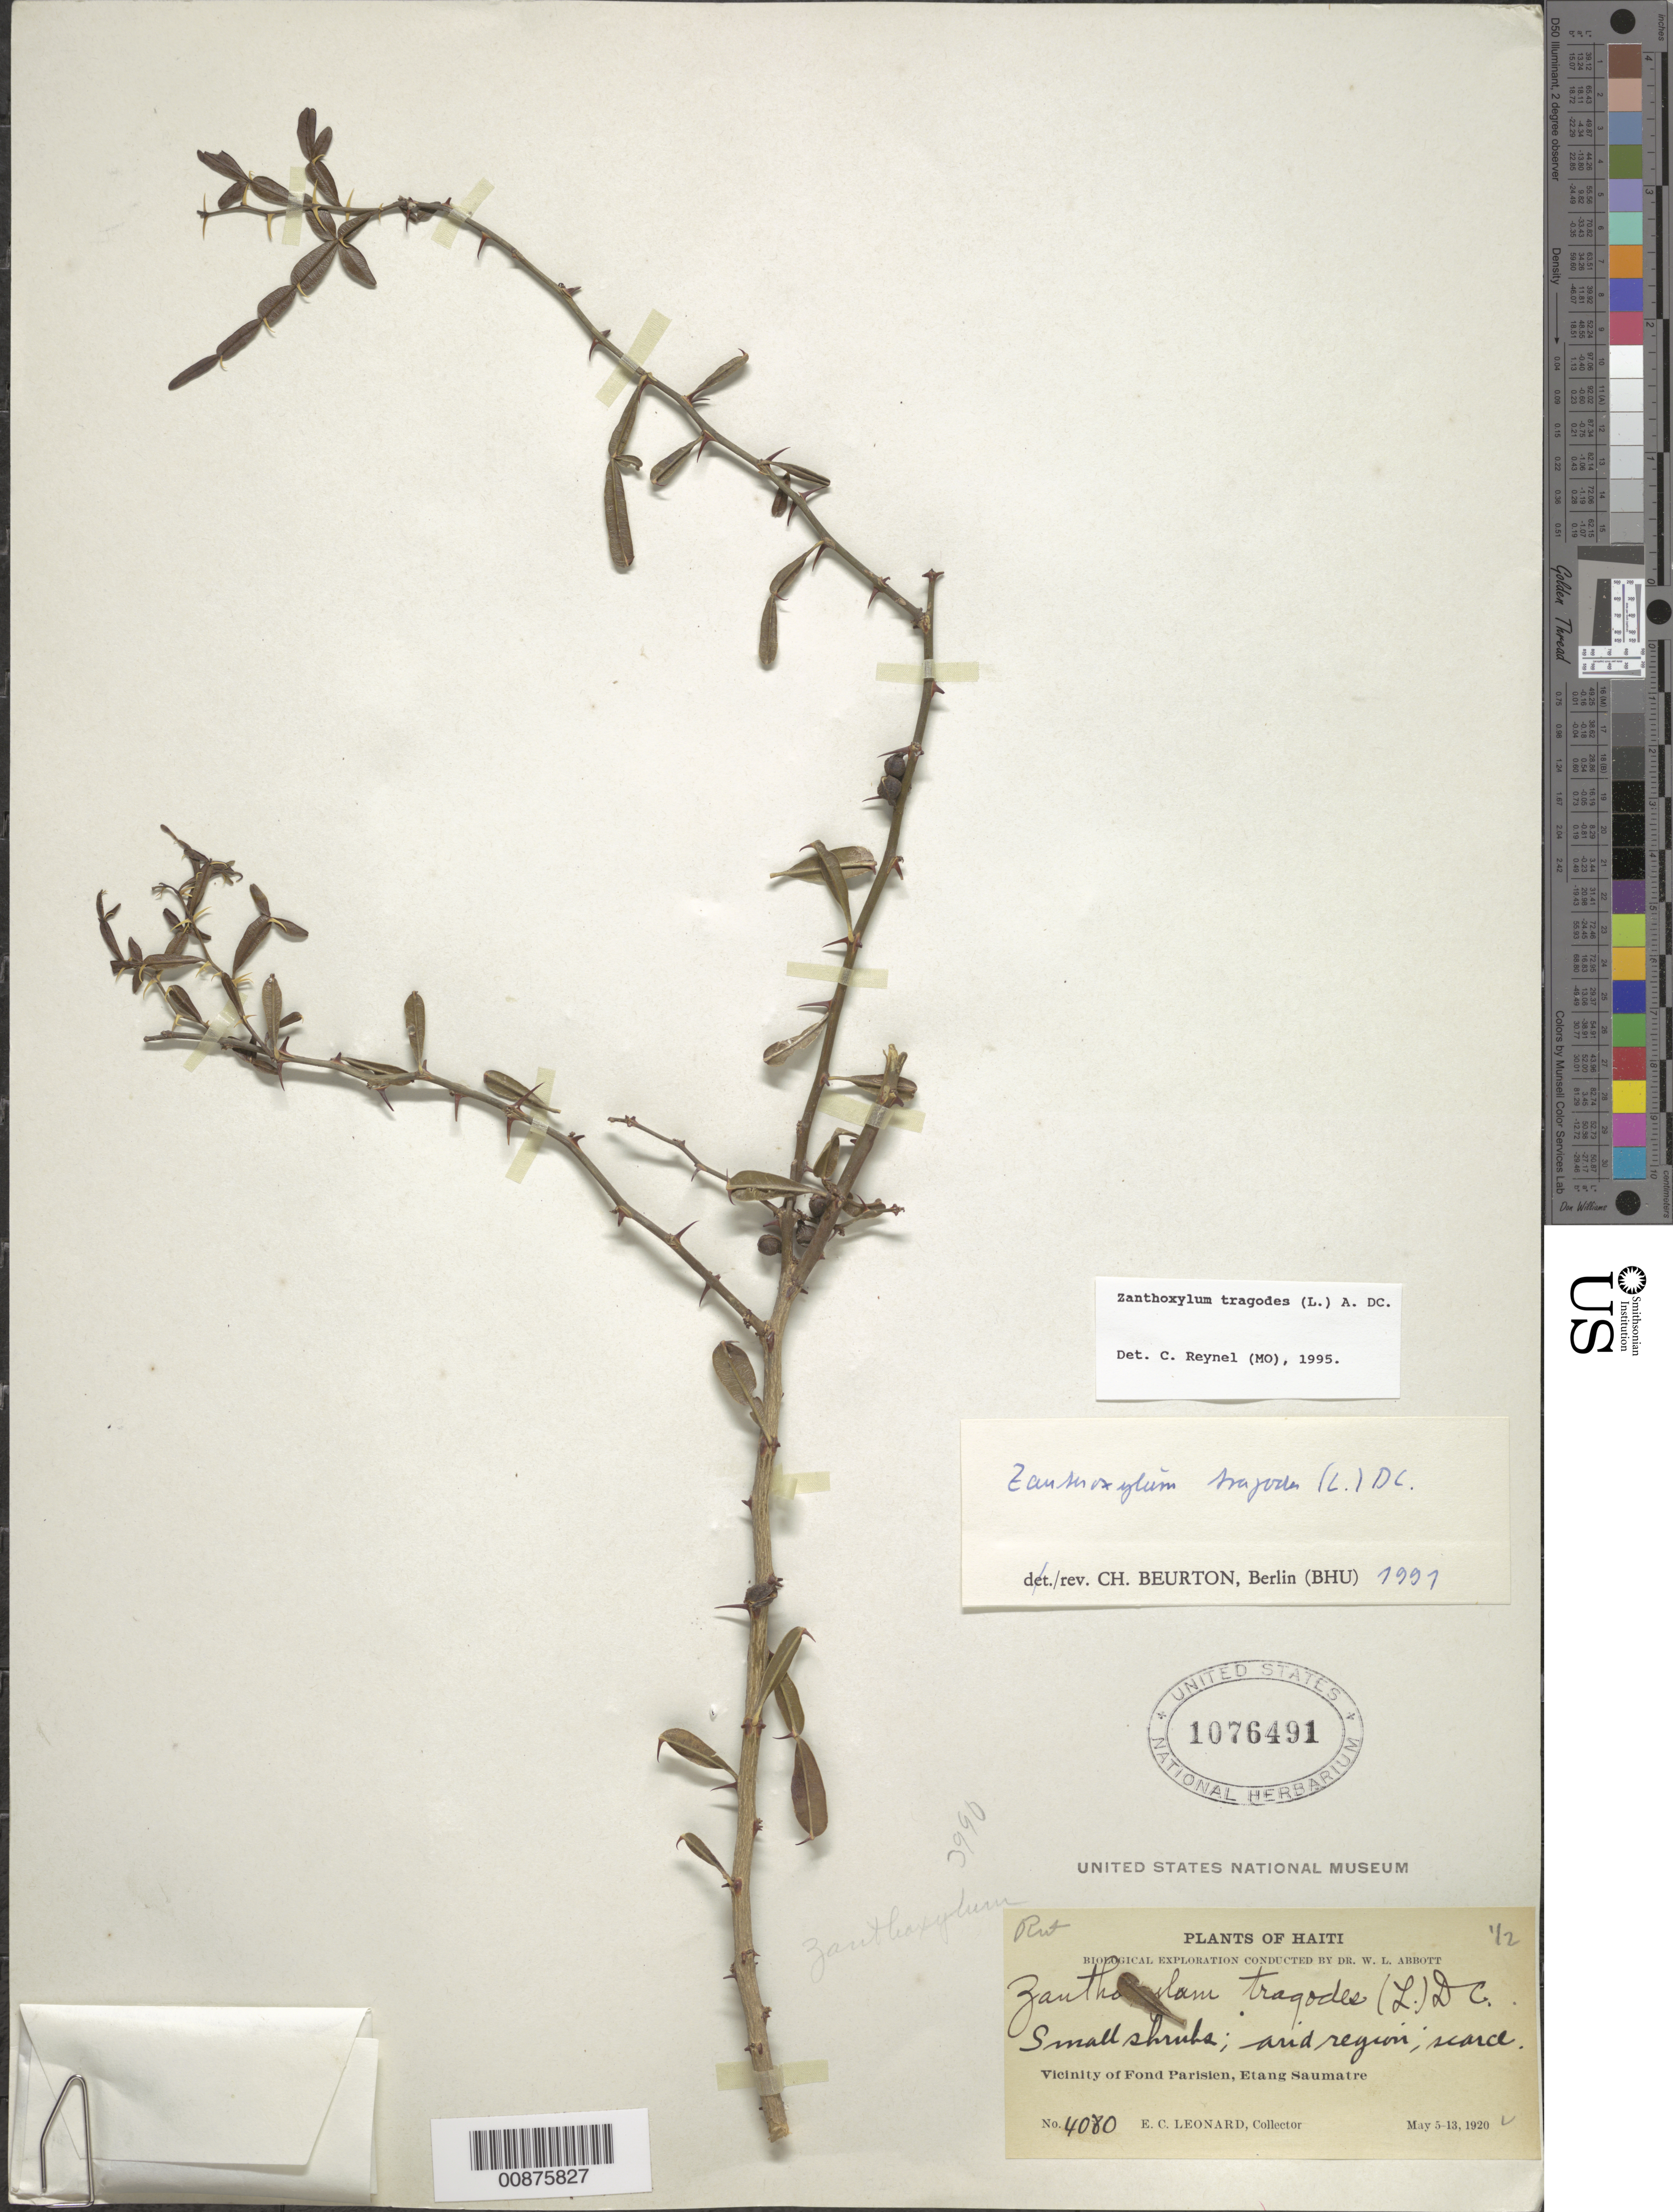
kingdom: Plantae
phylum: Tracheophyta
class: Magnoliopsida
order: Sapindales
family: Rutaceae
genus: Zanthoxylum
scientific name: Zanthoxylum tragodes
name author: (L.) DC.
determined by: Reynel, Carlos A., (MO), Missouri Botanical Garden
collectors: E. C. Leonard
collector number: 4080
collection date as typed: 05 May 1920 to 13 May 1920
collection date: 1920-05-05/1920-05-13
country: Haiti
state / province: Ouest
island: Hispaniola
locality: Vicinity of Fond Parisien, Etang Saumatre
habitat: Arid region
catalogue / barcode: US 1076491